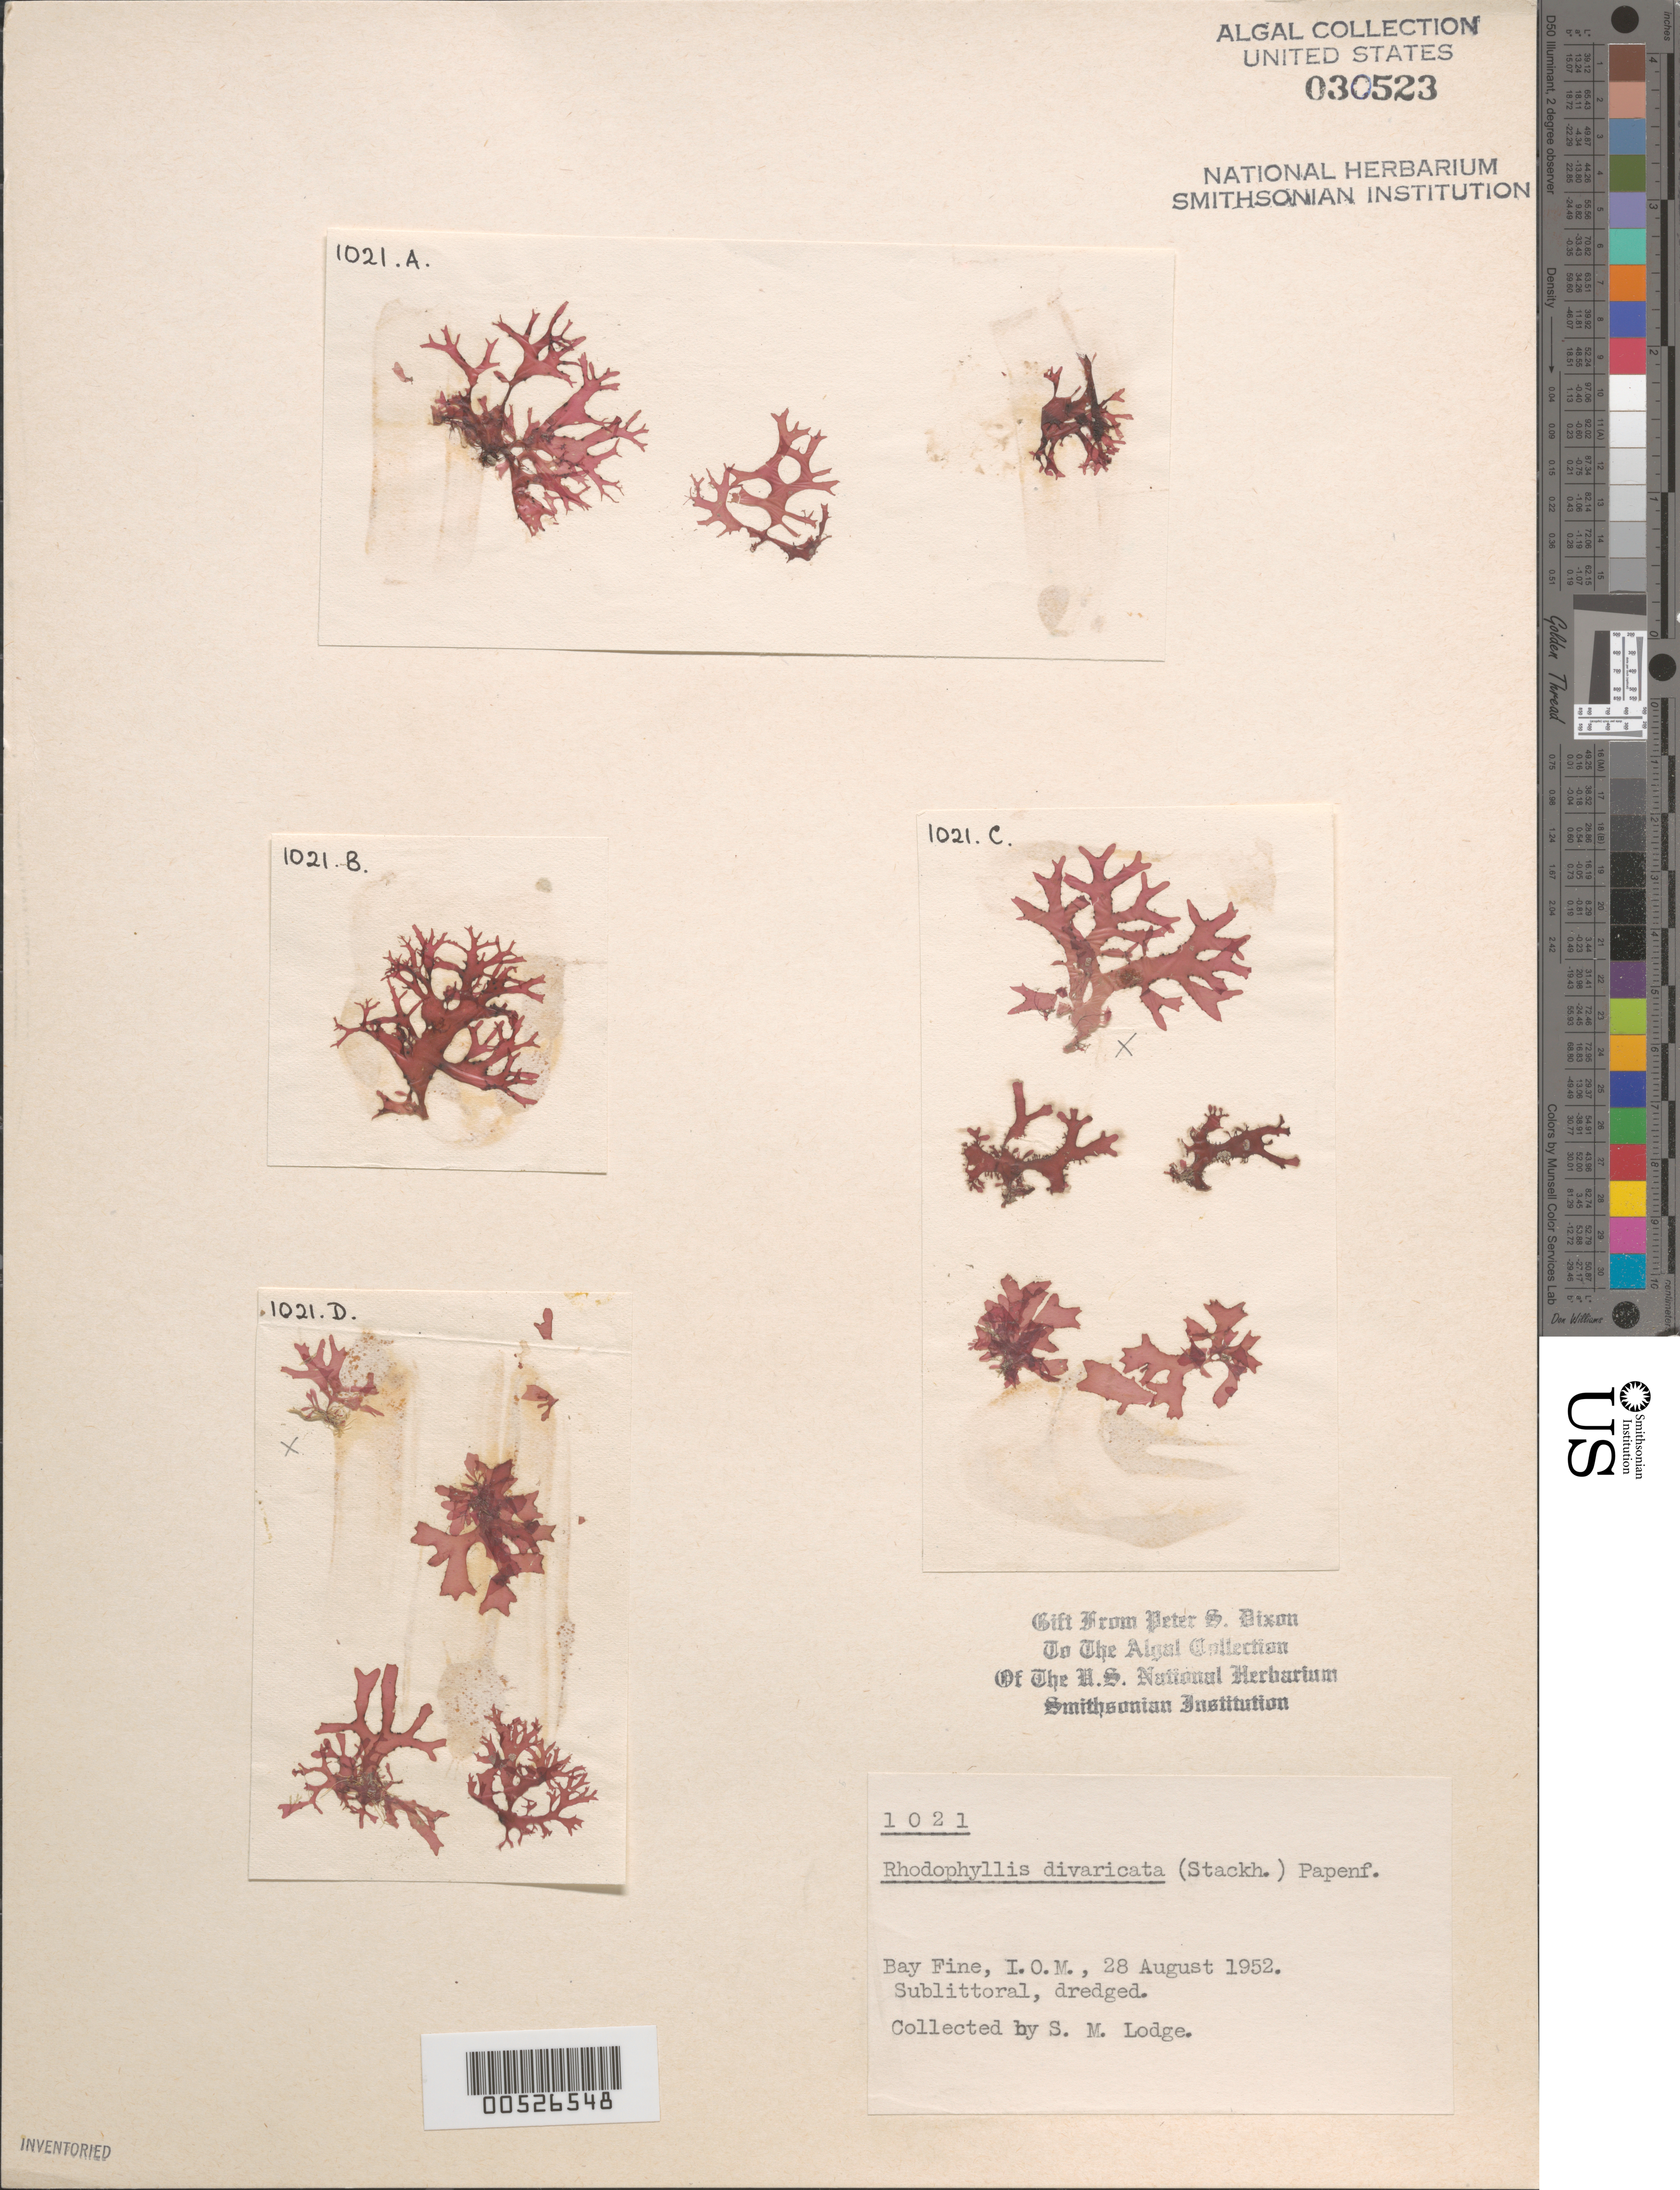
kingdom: Plantae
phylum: Rhodophyta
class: Florideophyceae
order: Gigartinales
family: Cystocloniaceae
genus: Rhodophyllis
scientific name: Rhodophyllis divaricata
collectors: S. Lodge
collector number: PSD 1021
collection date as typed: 28 Aug 1952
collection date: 1952-08-28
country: United Kingdom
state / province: England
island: Isle of Man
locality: Bay Fine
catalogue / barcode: US 30523